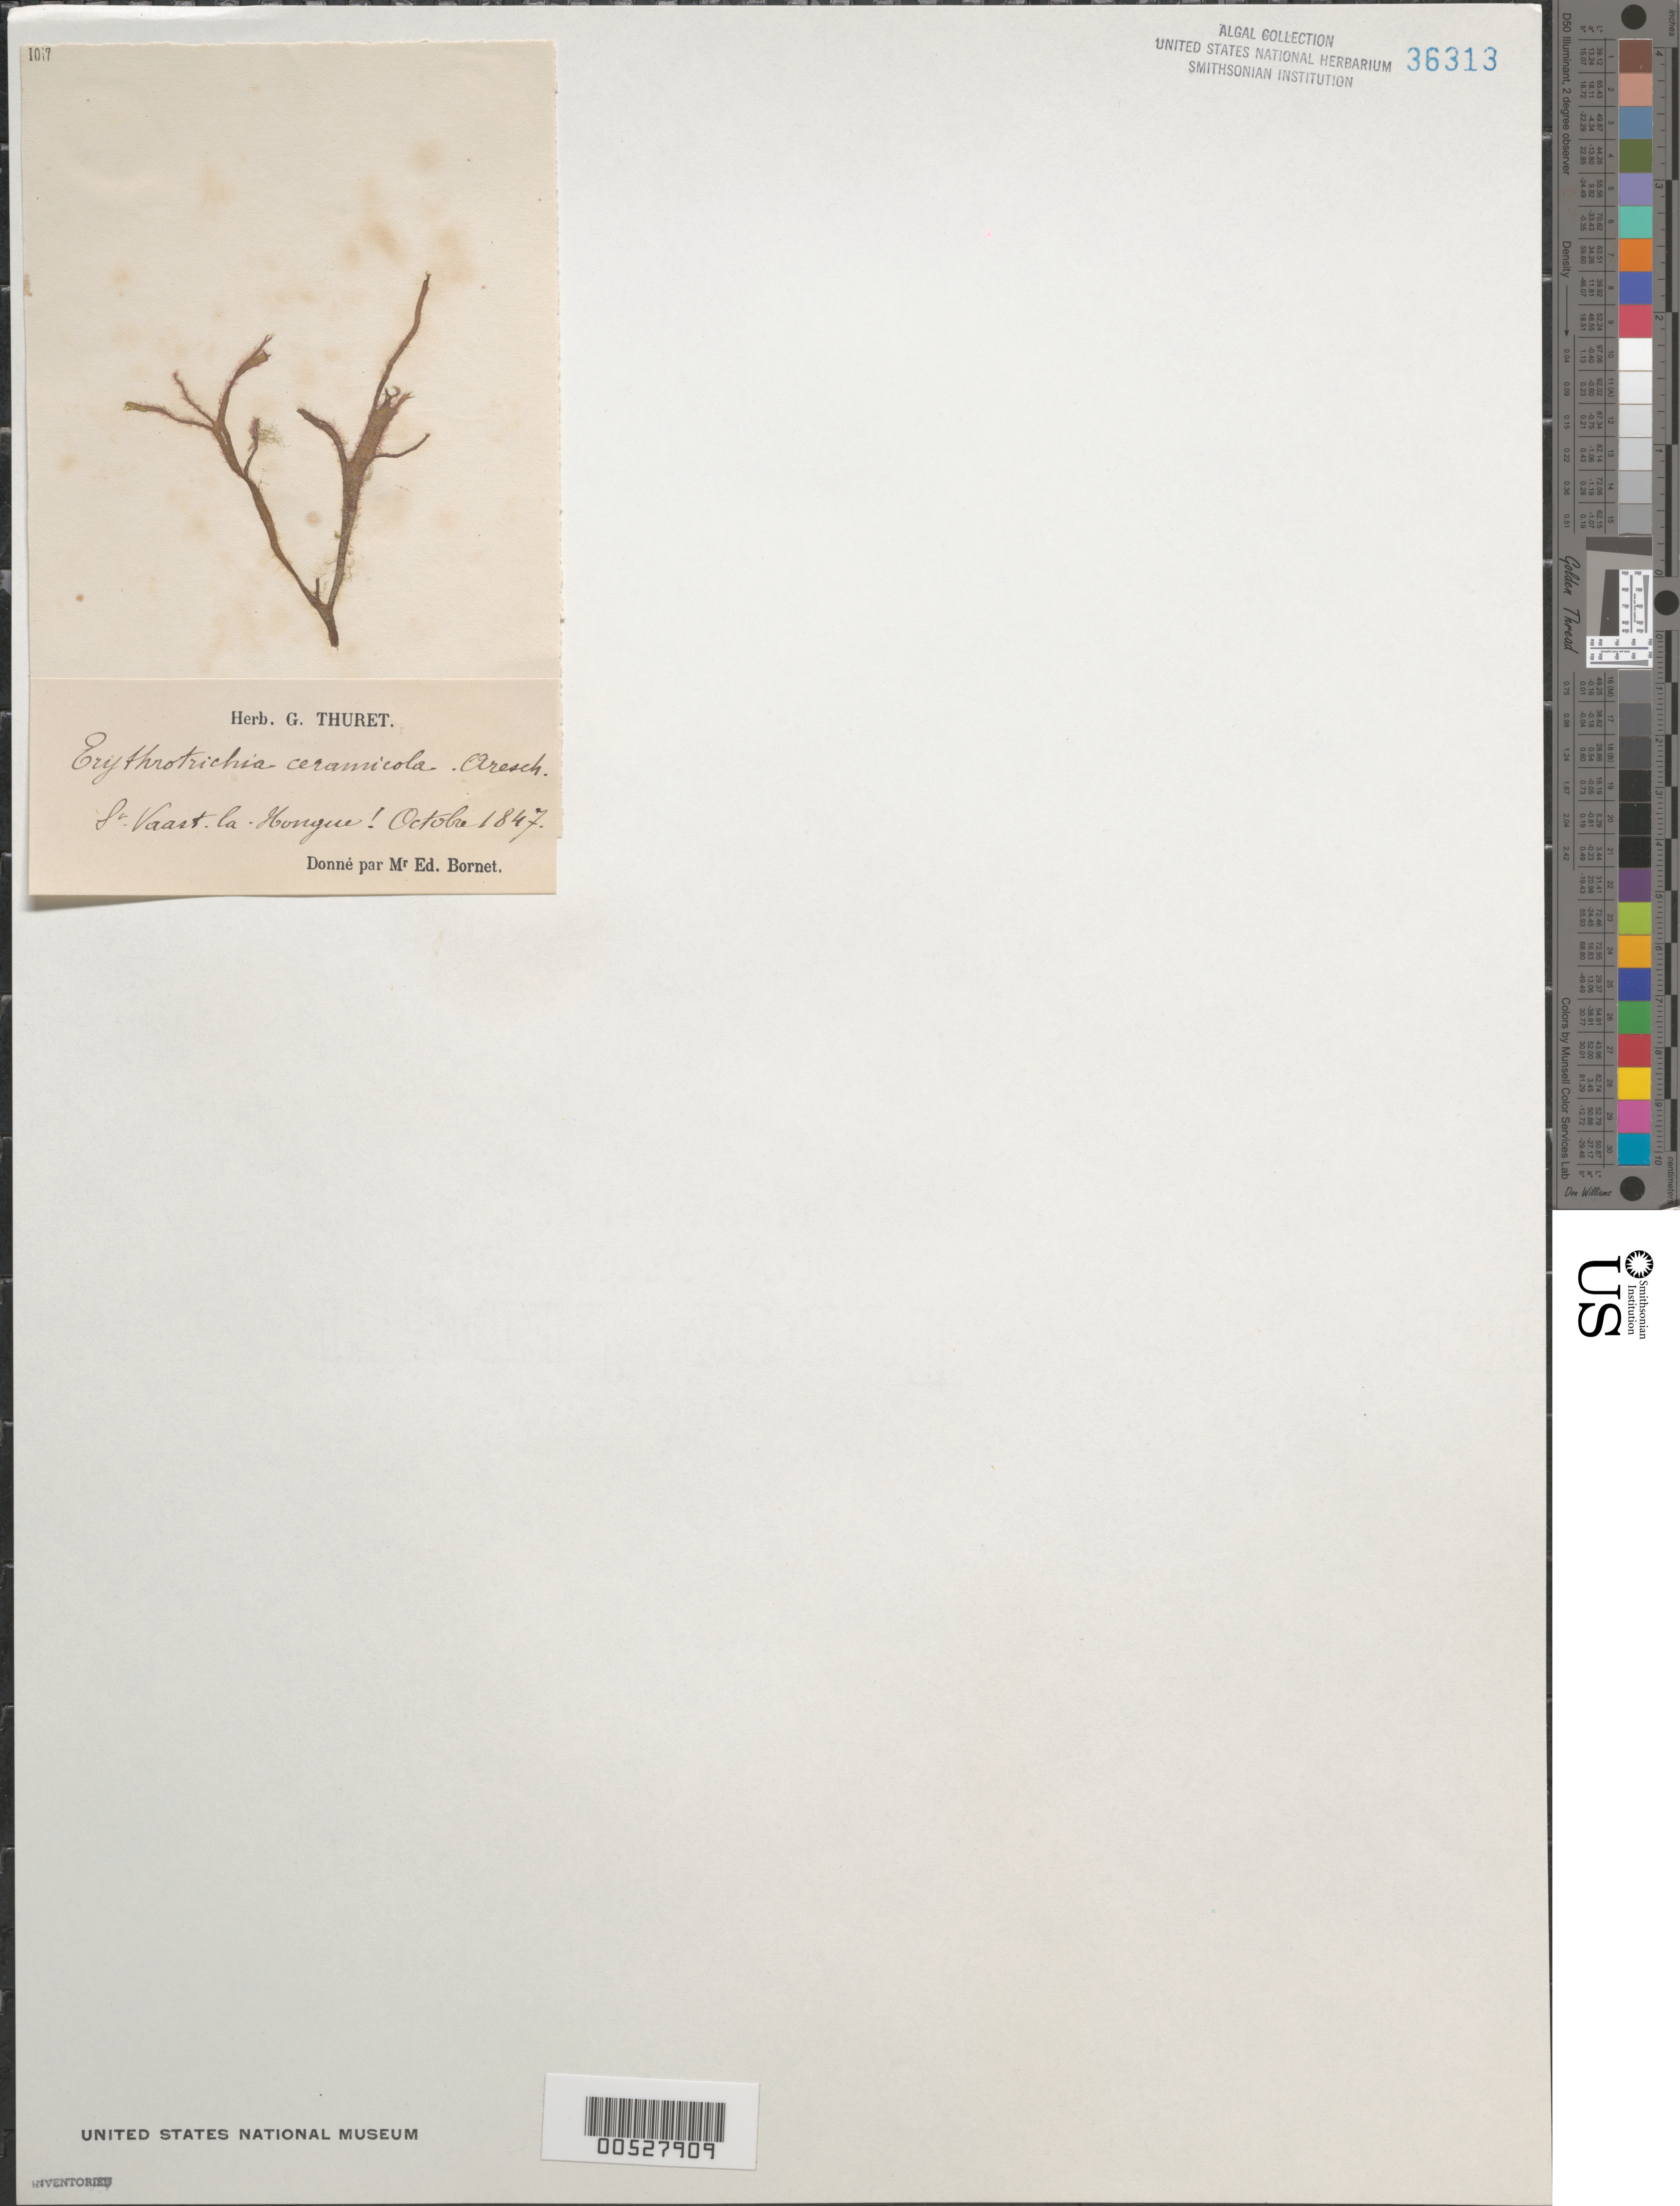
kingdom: Plantae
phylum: Rhodophyta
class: Compsopogonophyceae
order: Erythropeltidales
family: Erythrotrichiaceae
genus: Erythrotrichia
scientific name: Erythrotrichia carnea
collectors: Thuret, G. (herbarium)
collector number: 1017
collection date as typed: Oct 1847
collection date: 1847-10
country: France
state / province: Normandie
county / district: Manche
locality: St. vaast-la-hougue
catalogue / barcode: US 36313